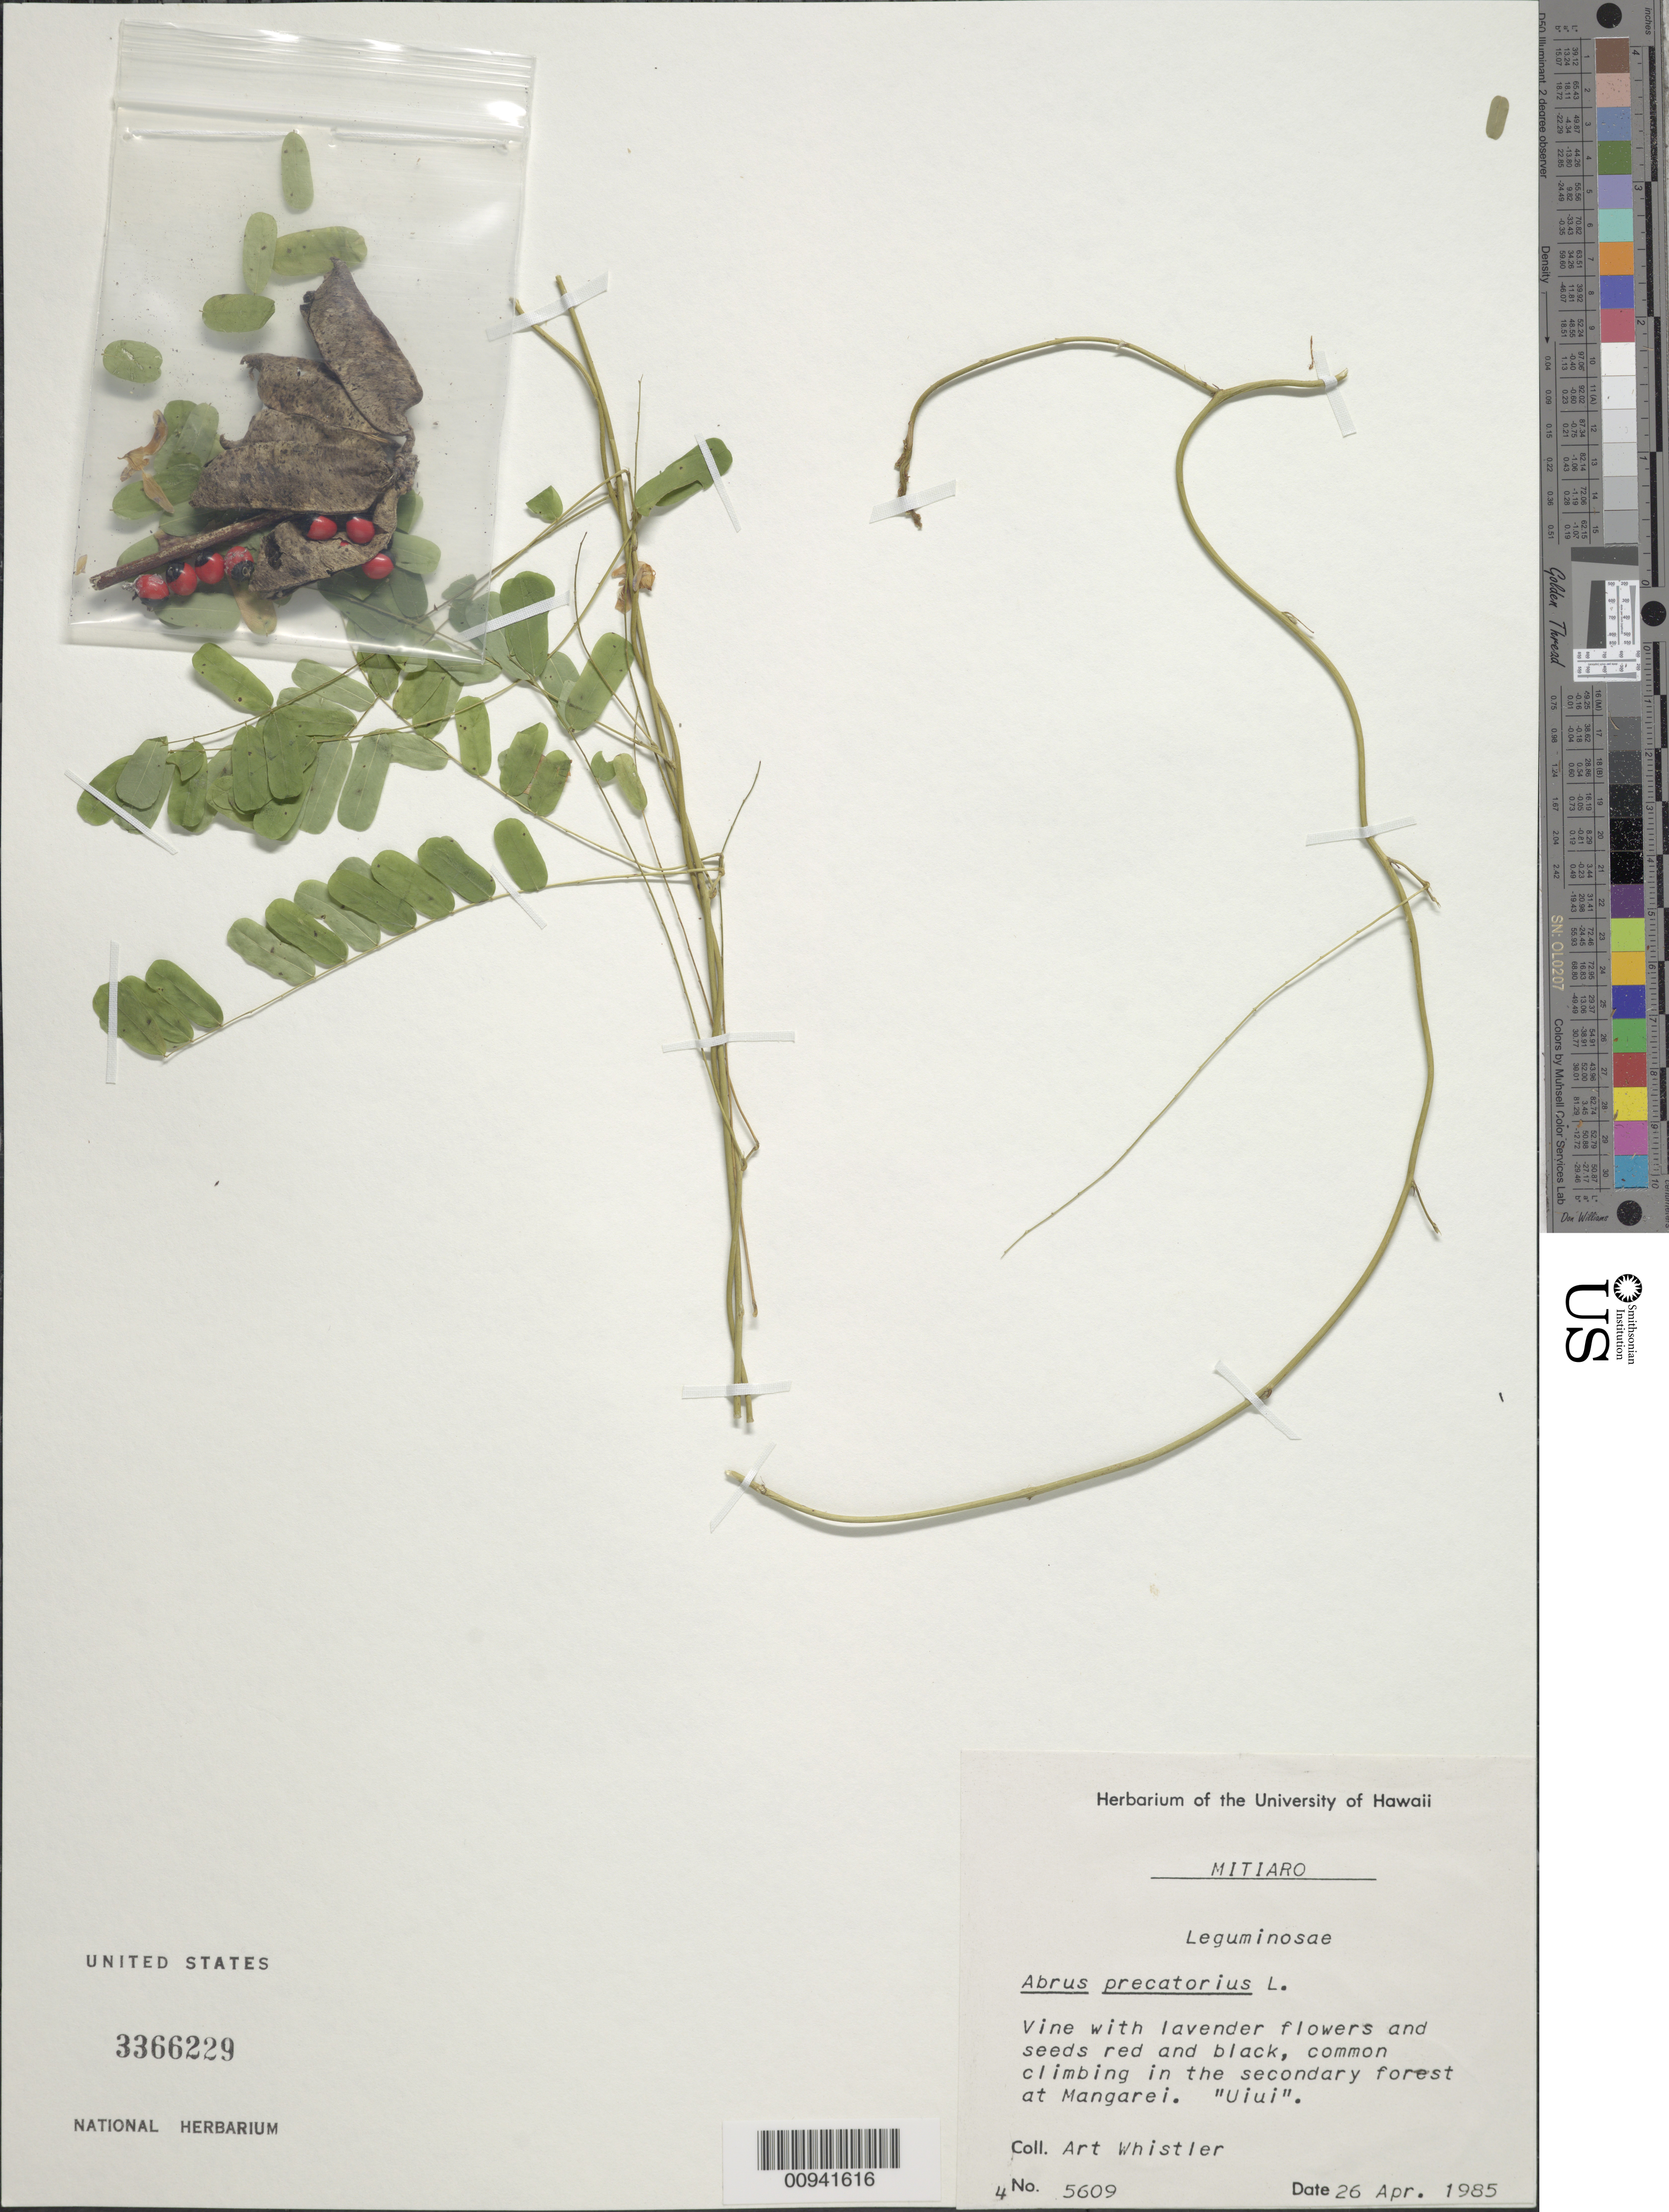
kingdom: Plantae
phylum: Tracheophyta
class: Magnoliopsida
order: Fabales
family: Fabaceae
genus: Abrus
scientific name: Abrus precatorius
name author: L.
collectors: A. Whistler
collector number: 5609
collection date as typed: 26 Apr 1985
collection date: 1985-04-26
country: Cook Islands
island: Mitiaro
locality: In the secondary forest at Mangarei.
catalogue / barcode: US 3366229